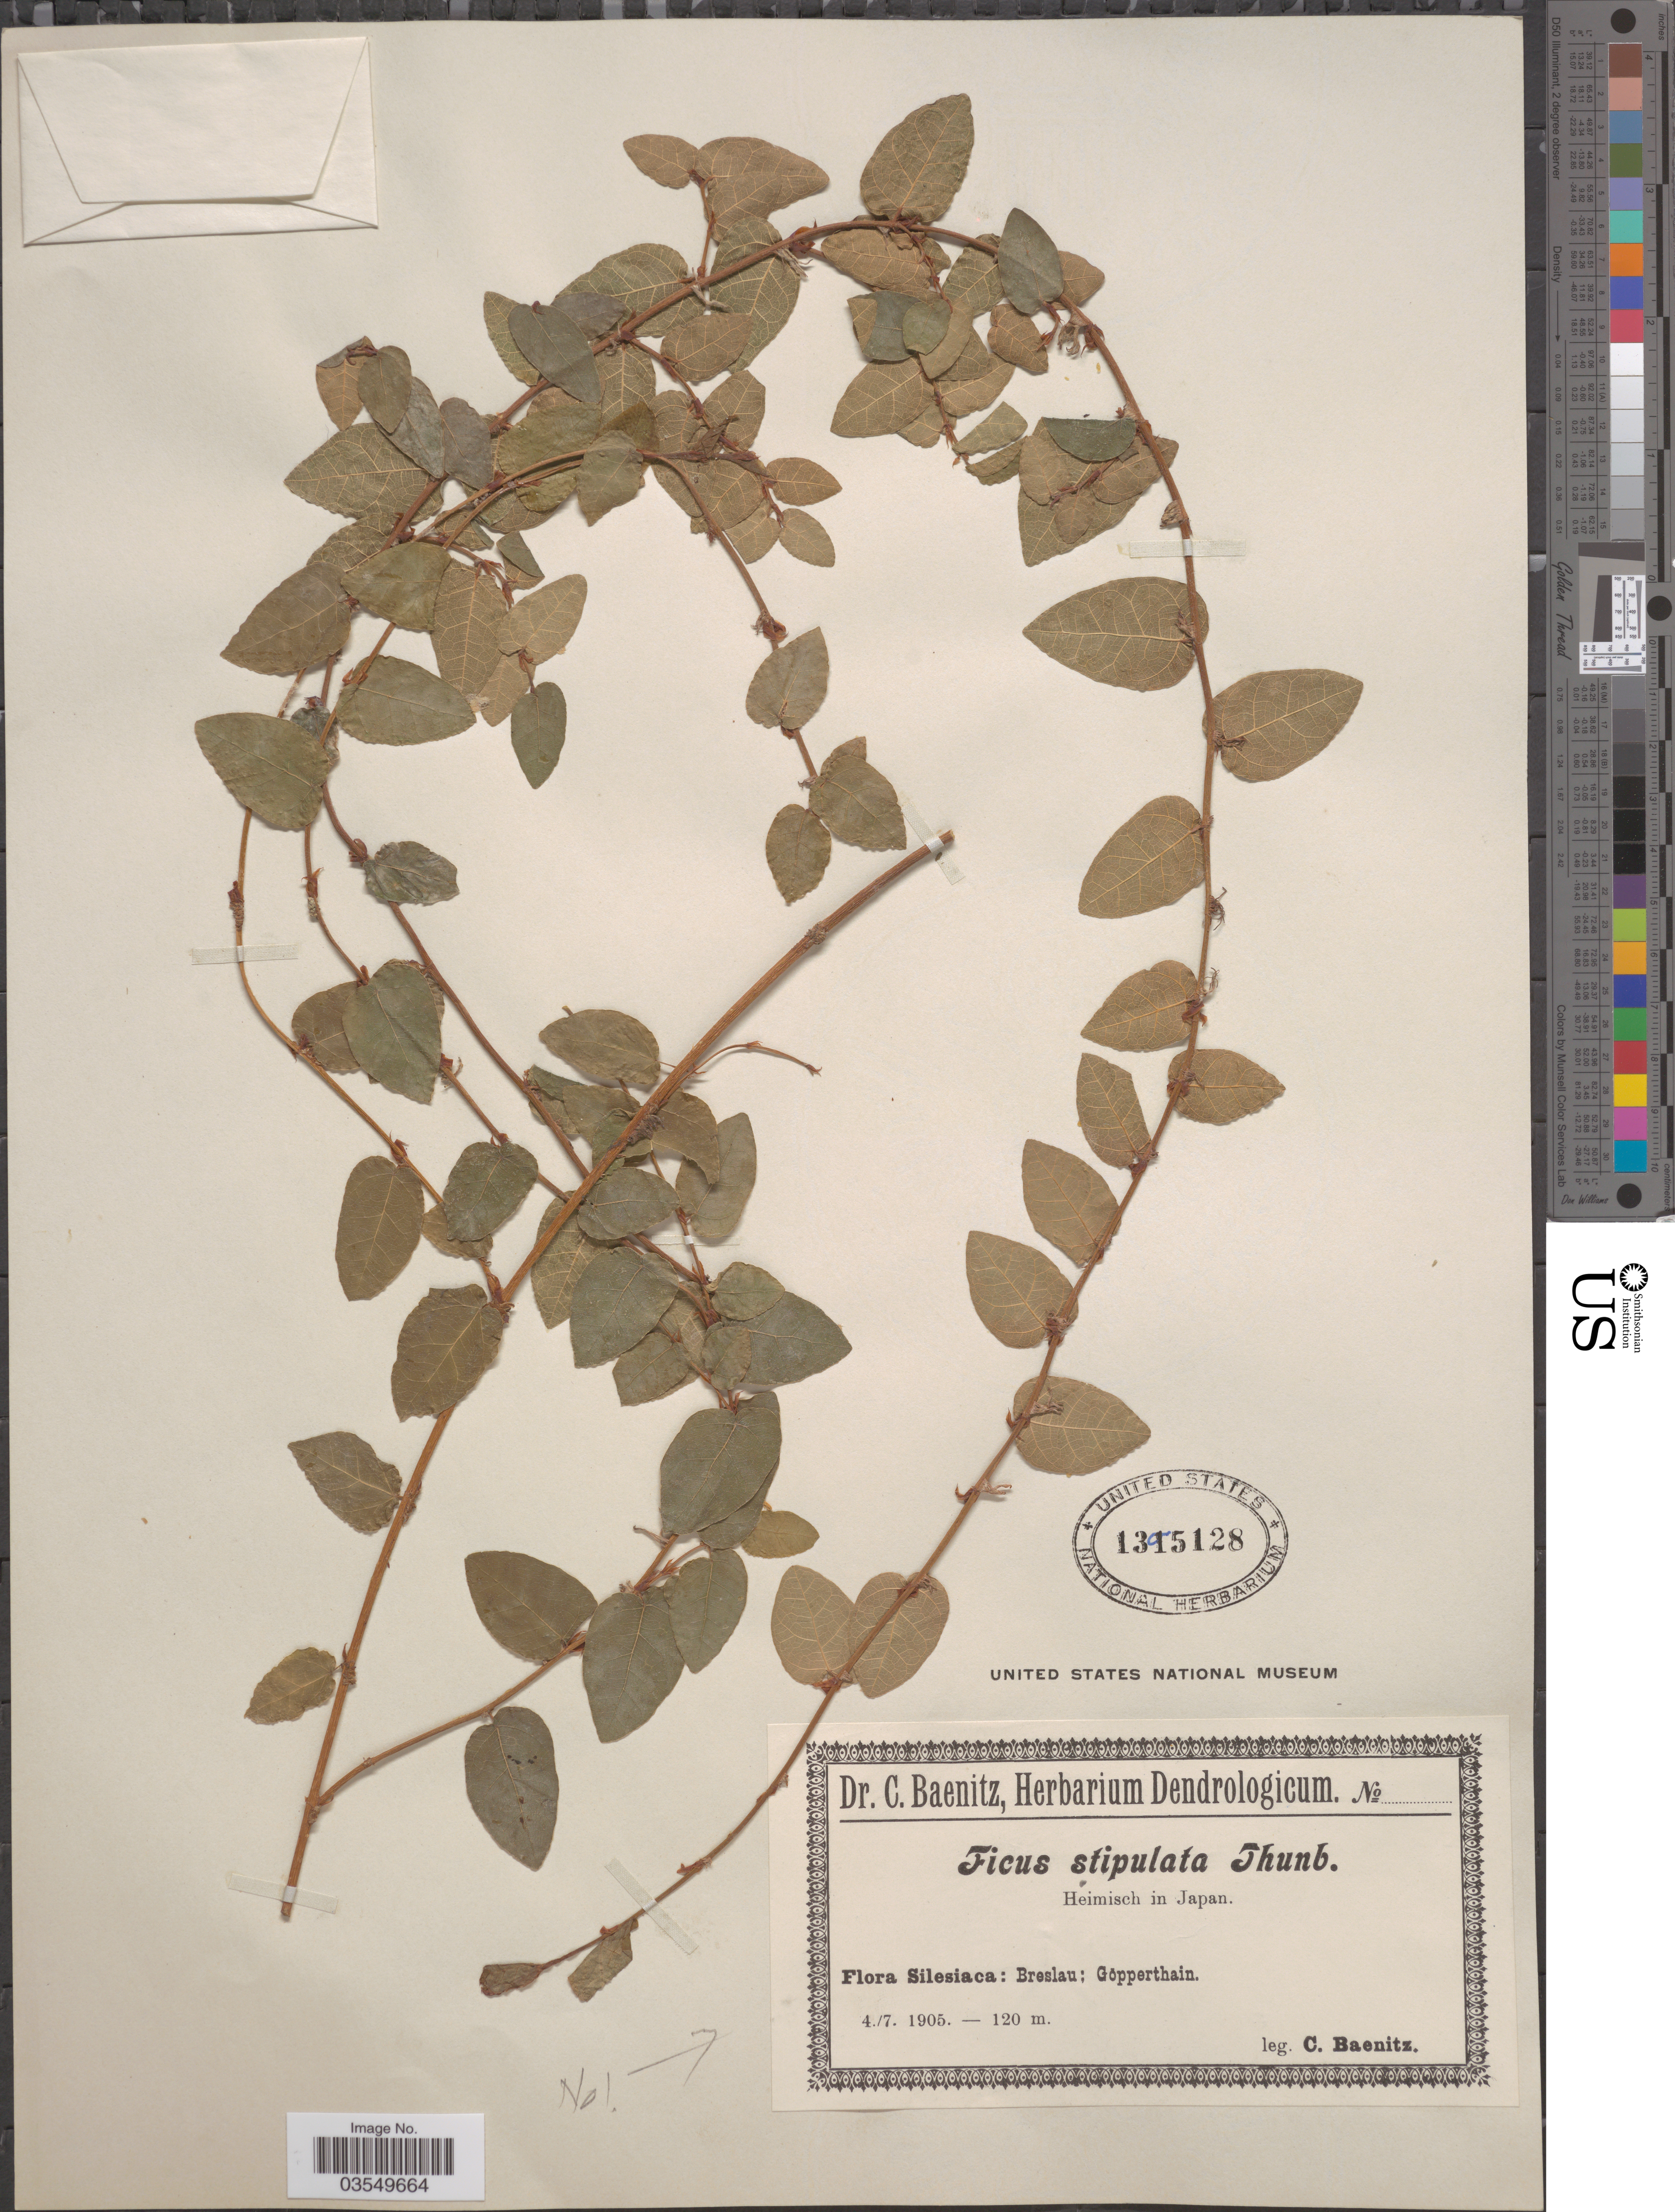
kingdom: Plantae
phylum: Tracheophyta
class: Magnoliopsida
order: Rosales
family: Moraceae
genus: Ficus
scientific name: Ficus pumila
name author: L.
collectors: C. G. Baenitz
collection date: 1905-07-04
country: Poland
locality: Silesiaca: Breslau; Göpperthain.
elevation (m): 120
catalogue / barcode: US 1395128